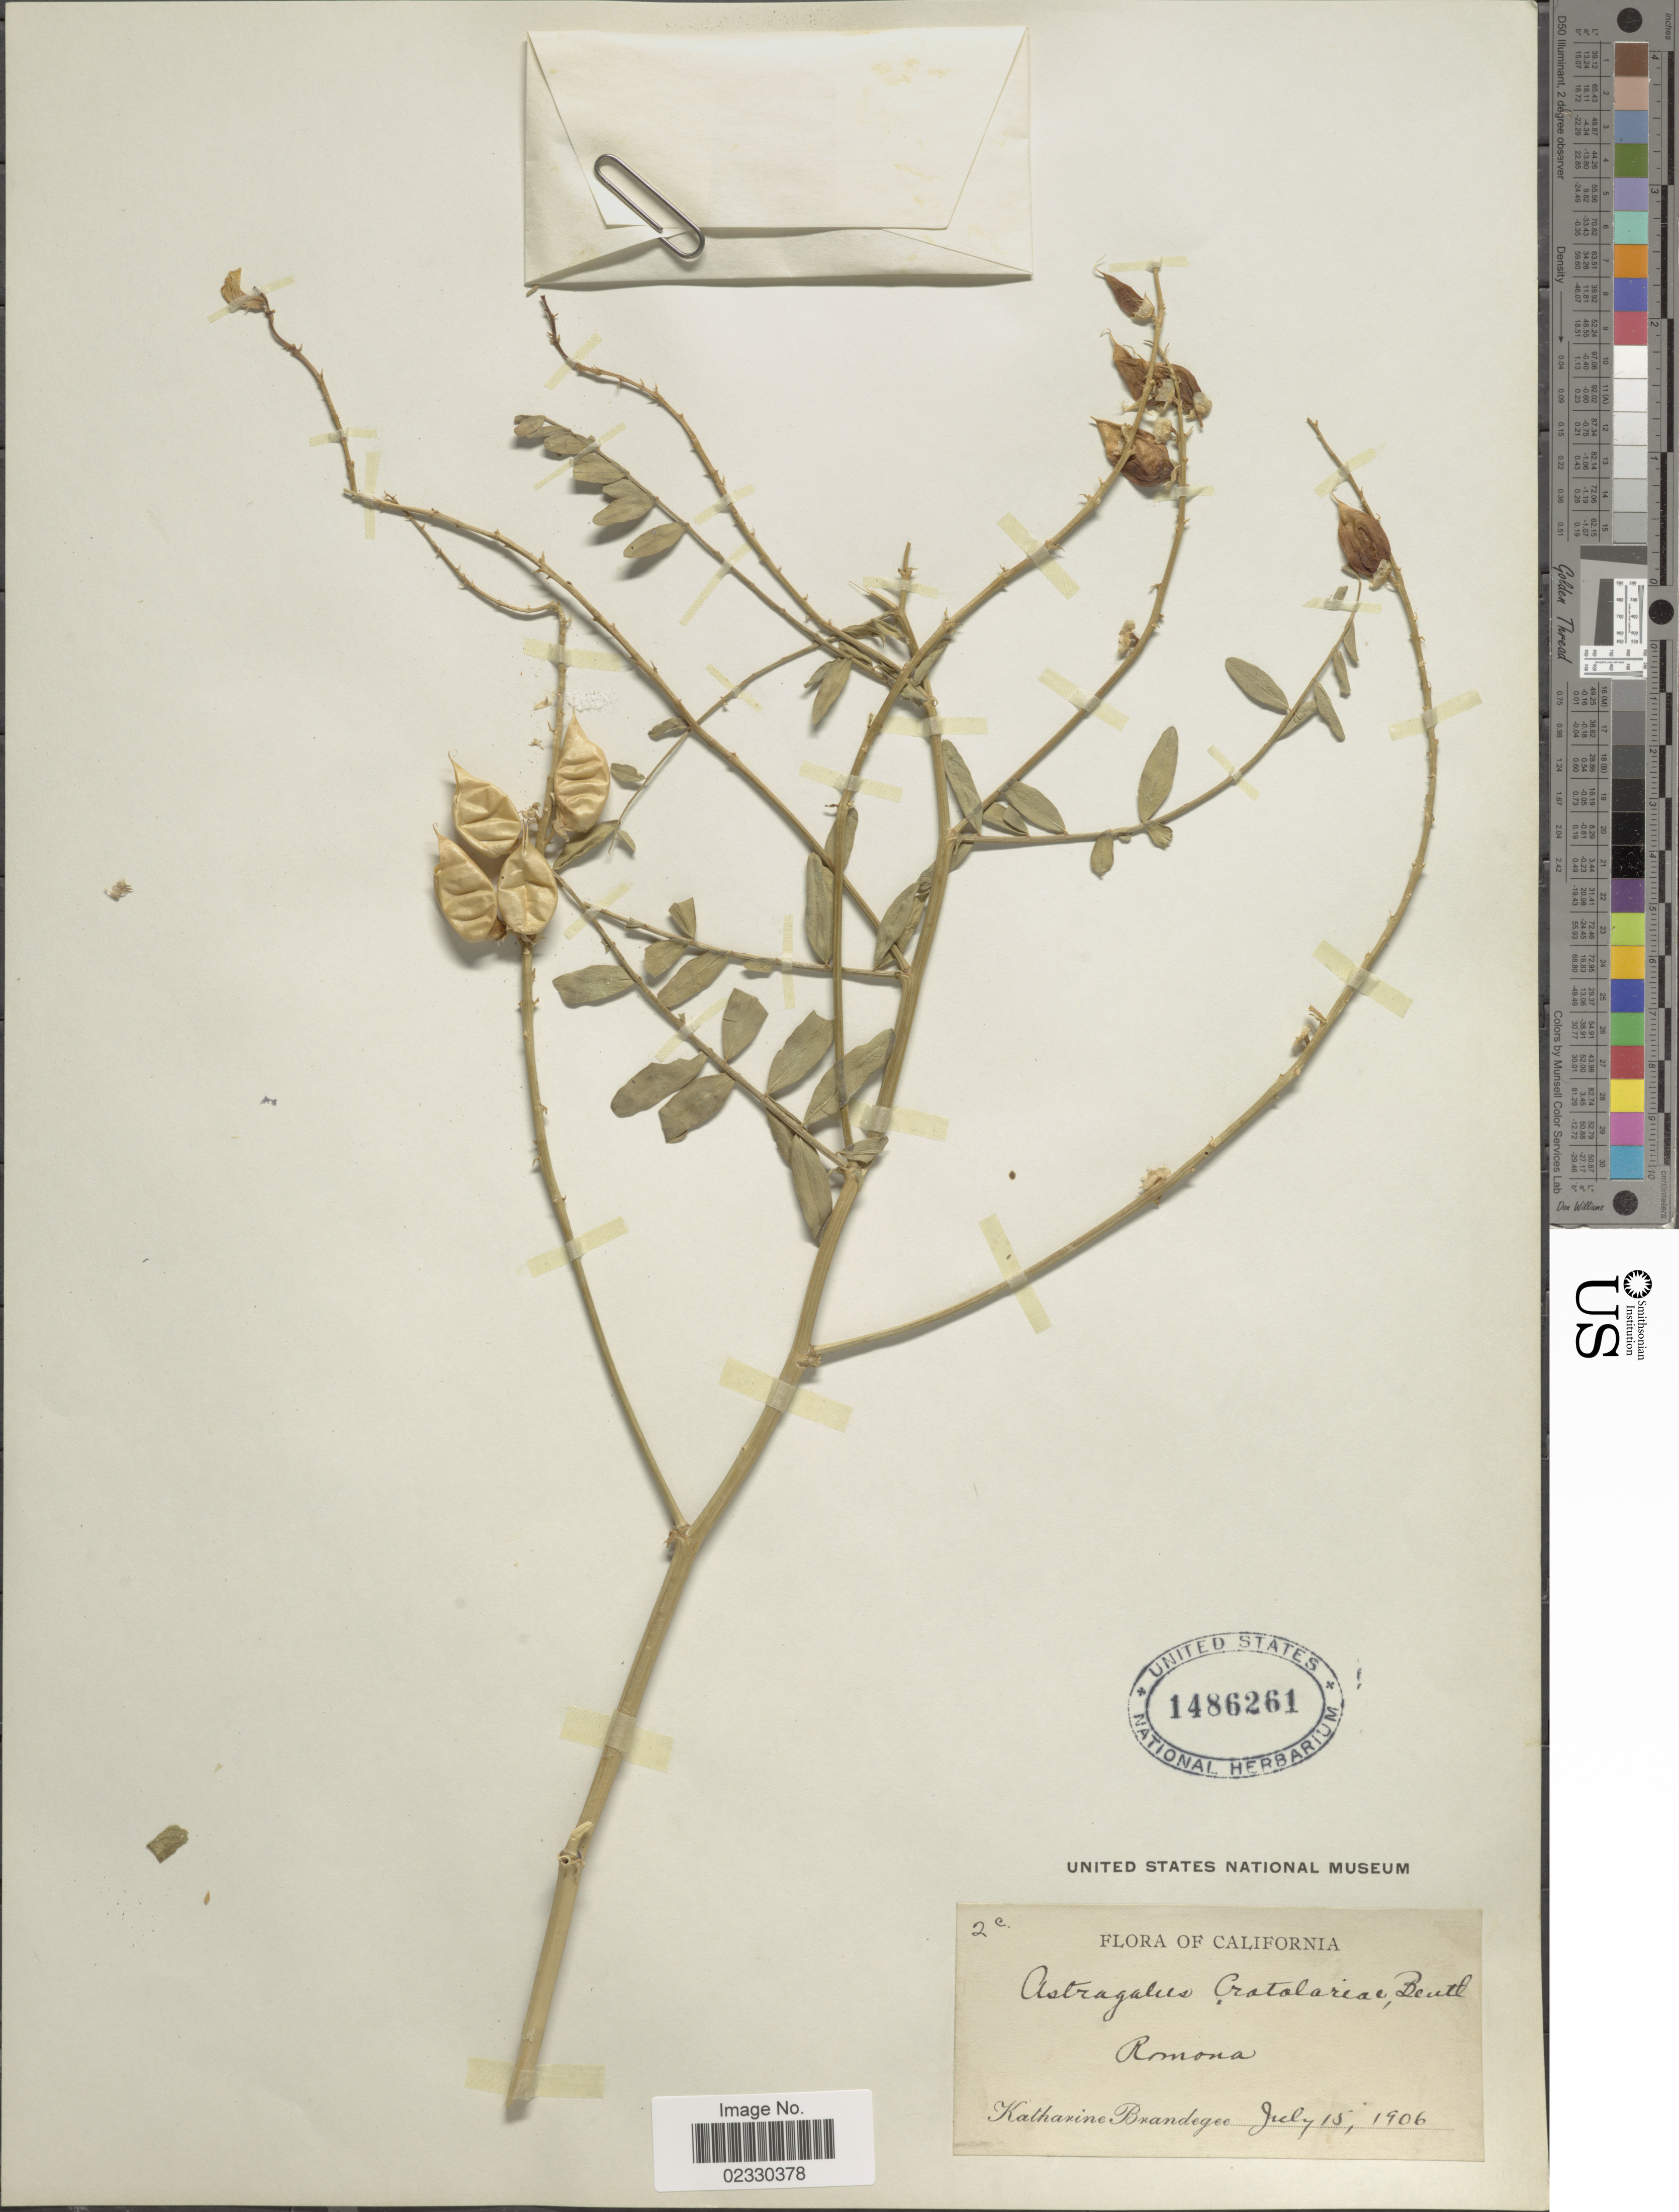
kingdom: Plantae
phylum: Tracheophyta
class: Magnoliopsida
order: Fabales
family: Fabaceae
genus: Astragalus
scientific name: Astragalus crotalariae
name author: A. Gray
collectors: M. K. Brandegee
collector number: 2c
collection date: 1906-07-15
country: United States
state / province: California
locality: Romona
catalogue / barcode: US 1486261